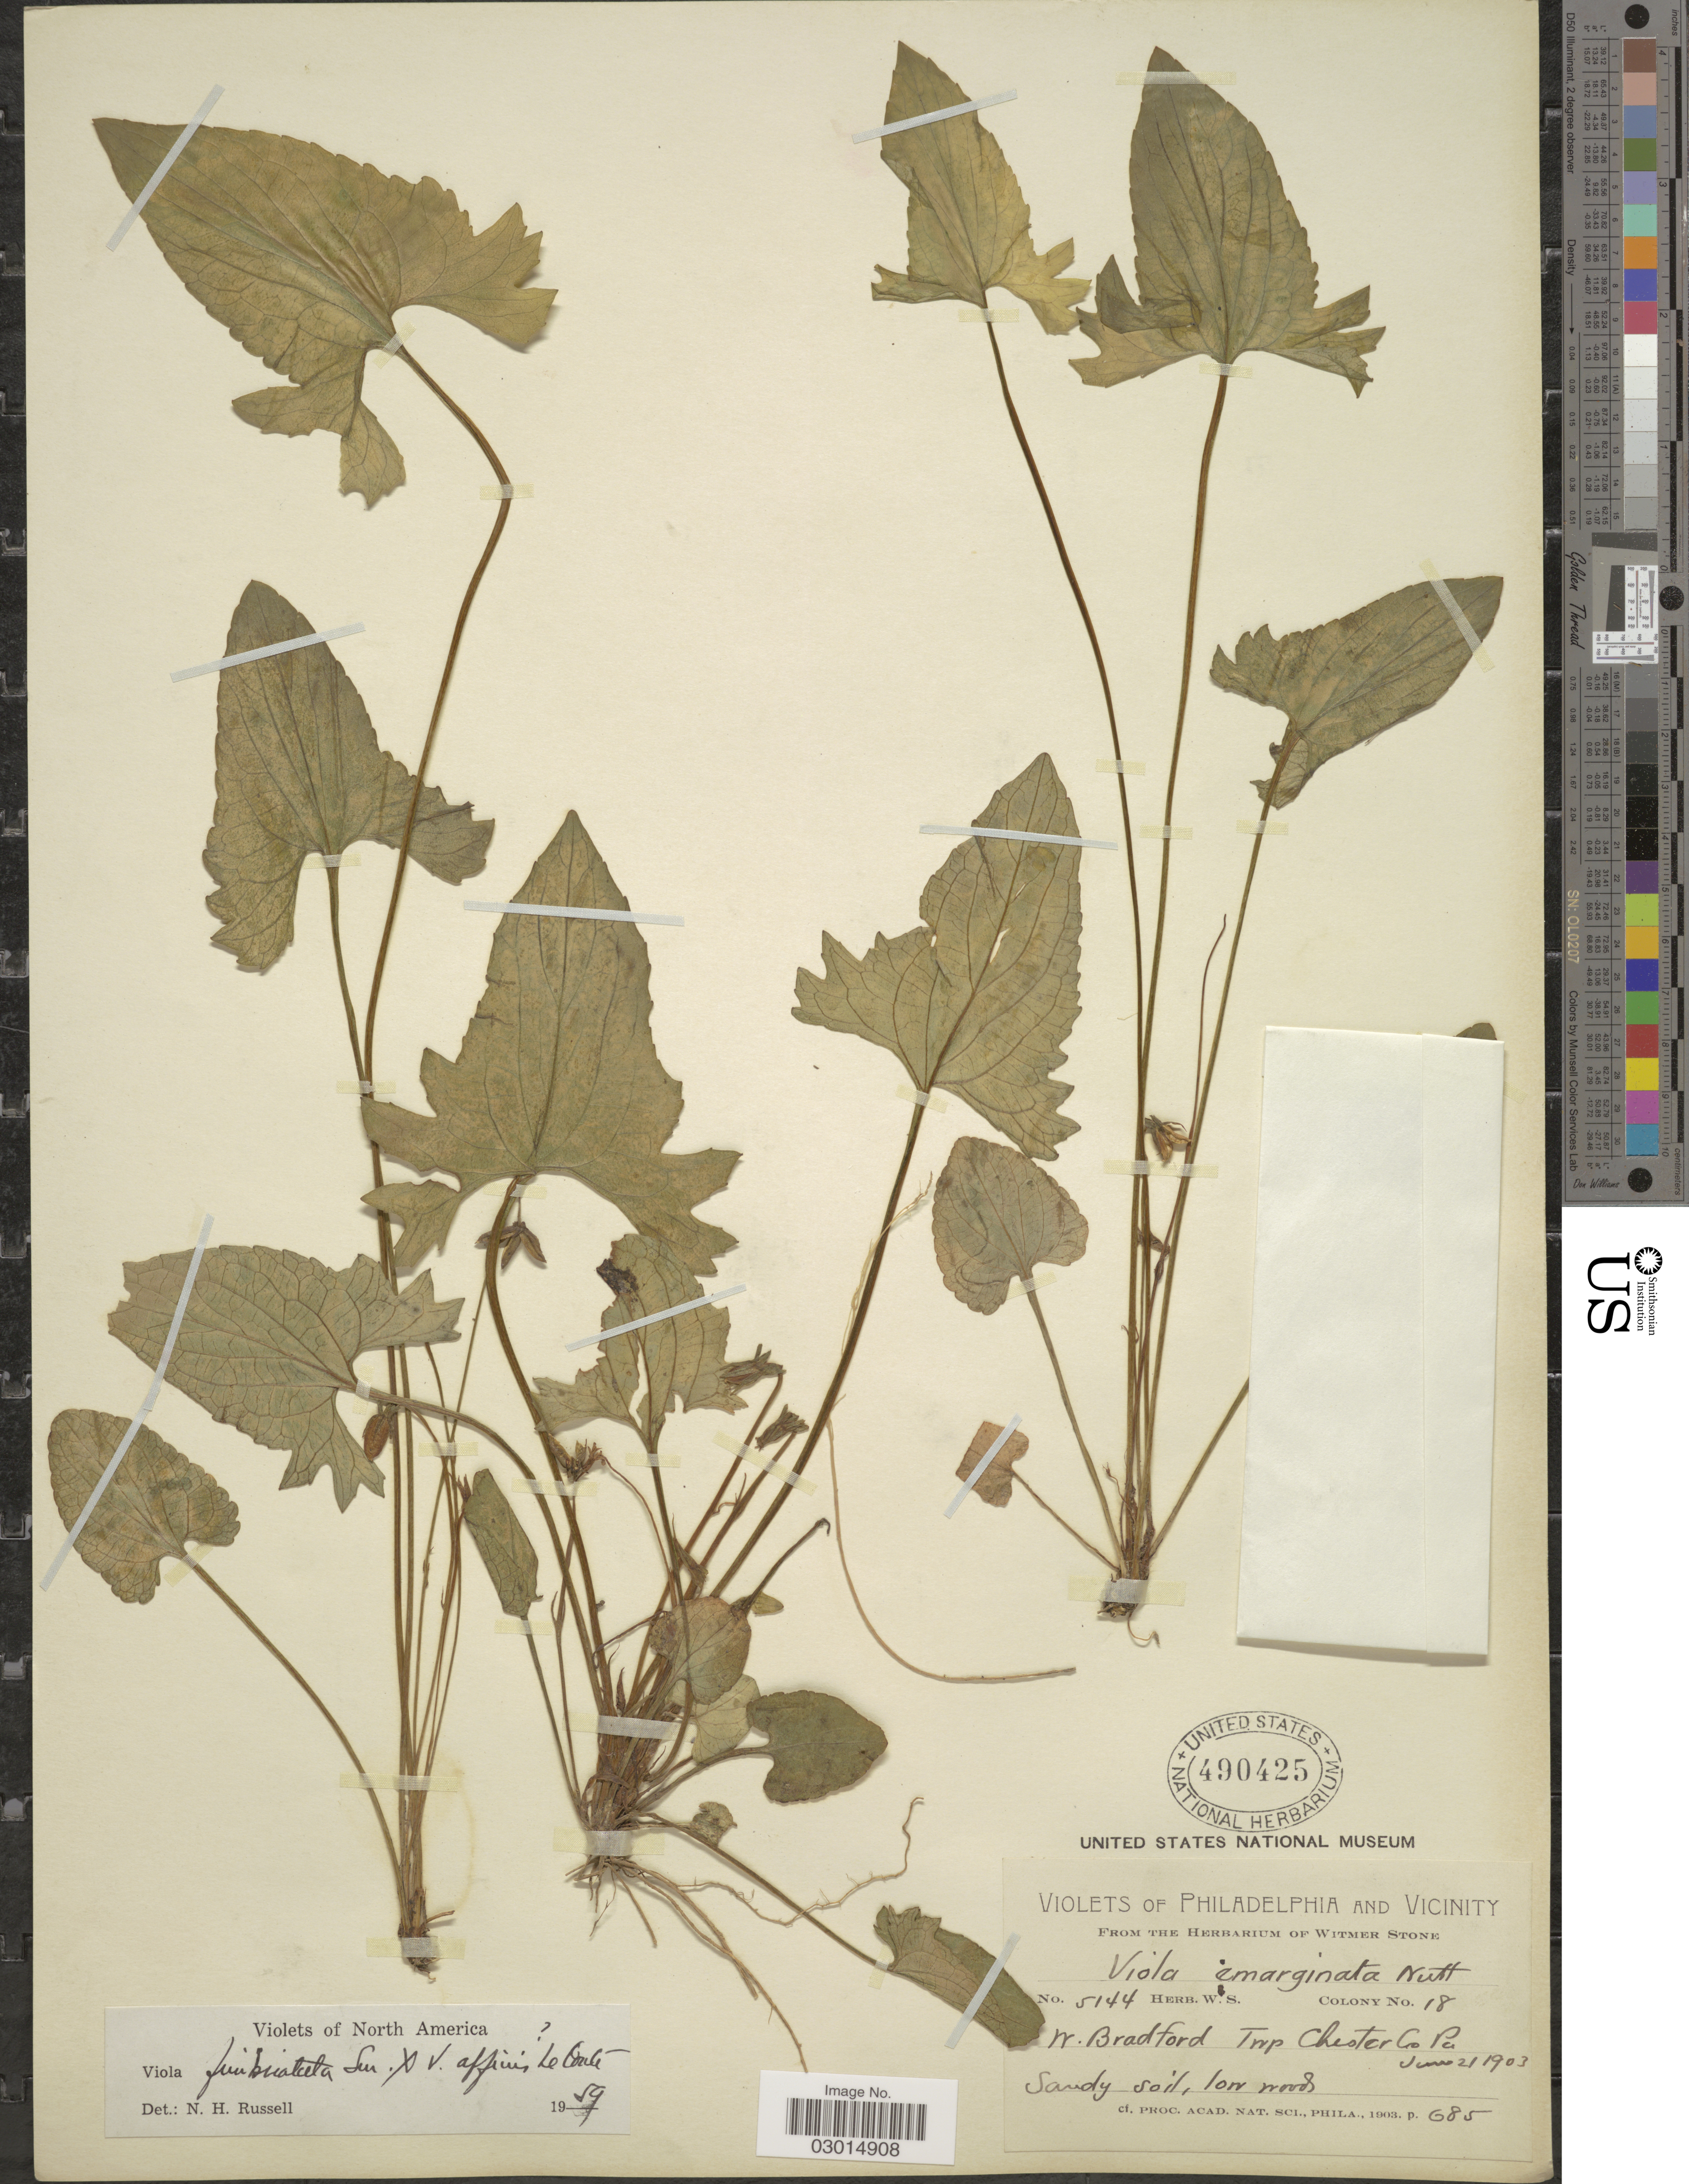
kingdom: Plantae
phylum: Tracheophyta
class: Magnoliopsida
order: Malpighiales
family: Violaceae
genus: Viola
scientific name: Viola fimbriatula x V. affinis LeConte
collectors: Ex herb Witmer Stone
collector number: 5144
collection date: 1903-06-21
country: United States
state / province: Pennsylvania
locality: Philadelphia and vicinity. W. Bradford twp. Chester Co.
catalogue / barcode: US 490425